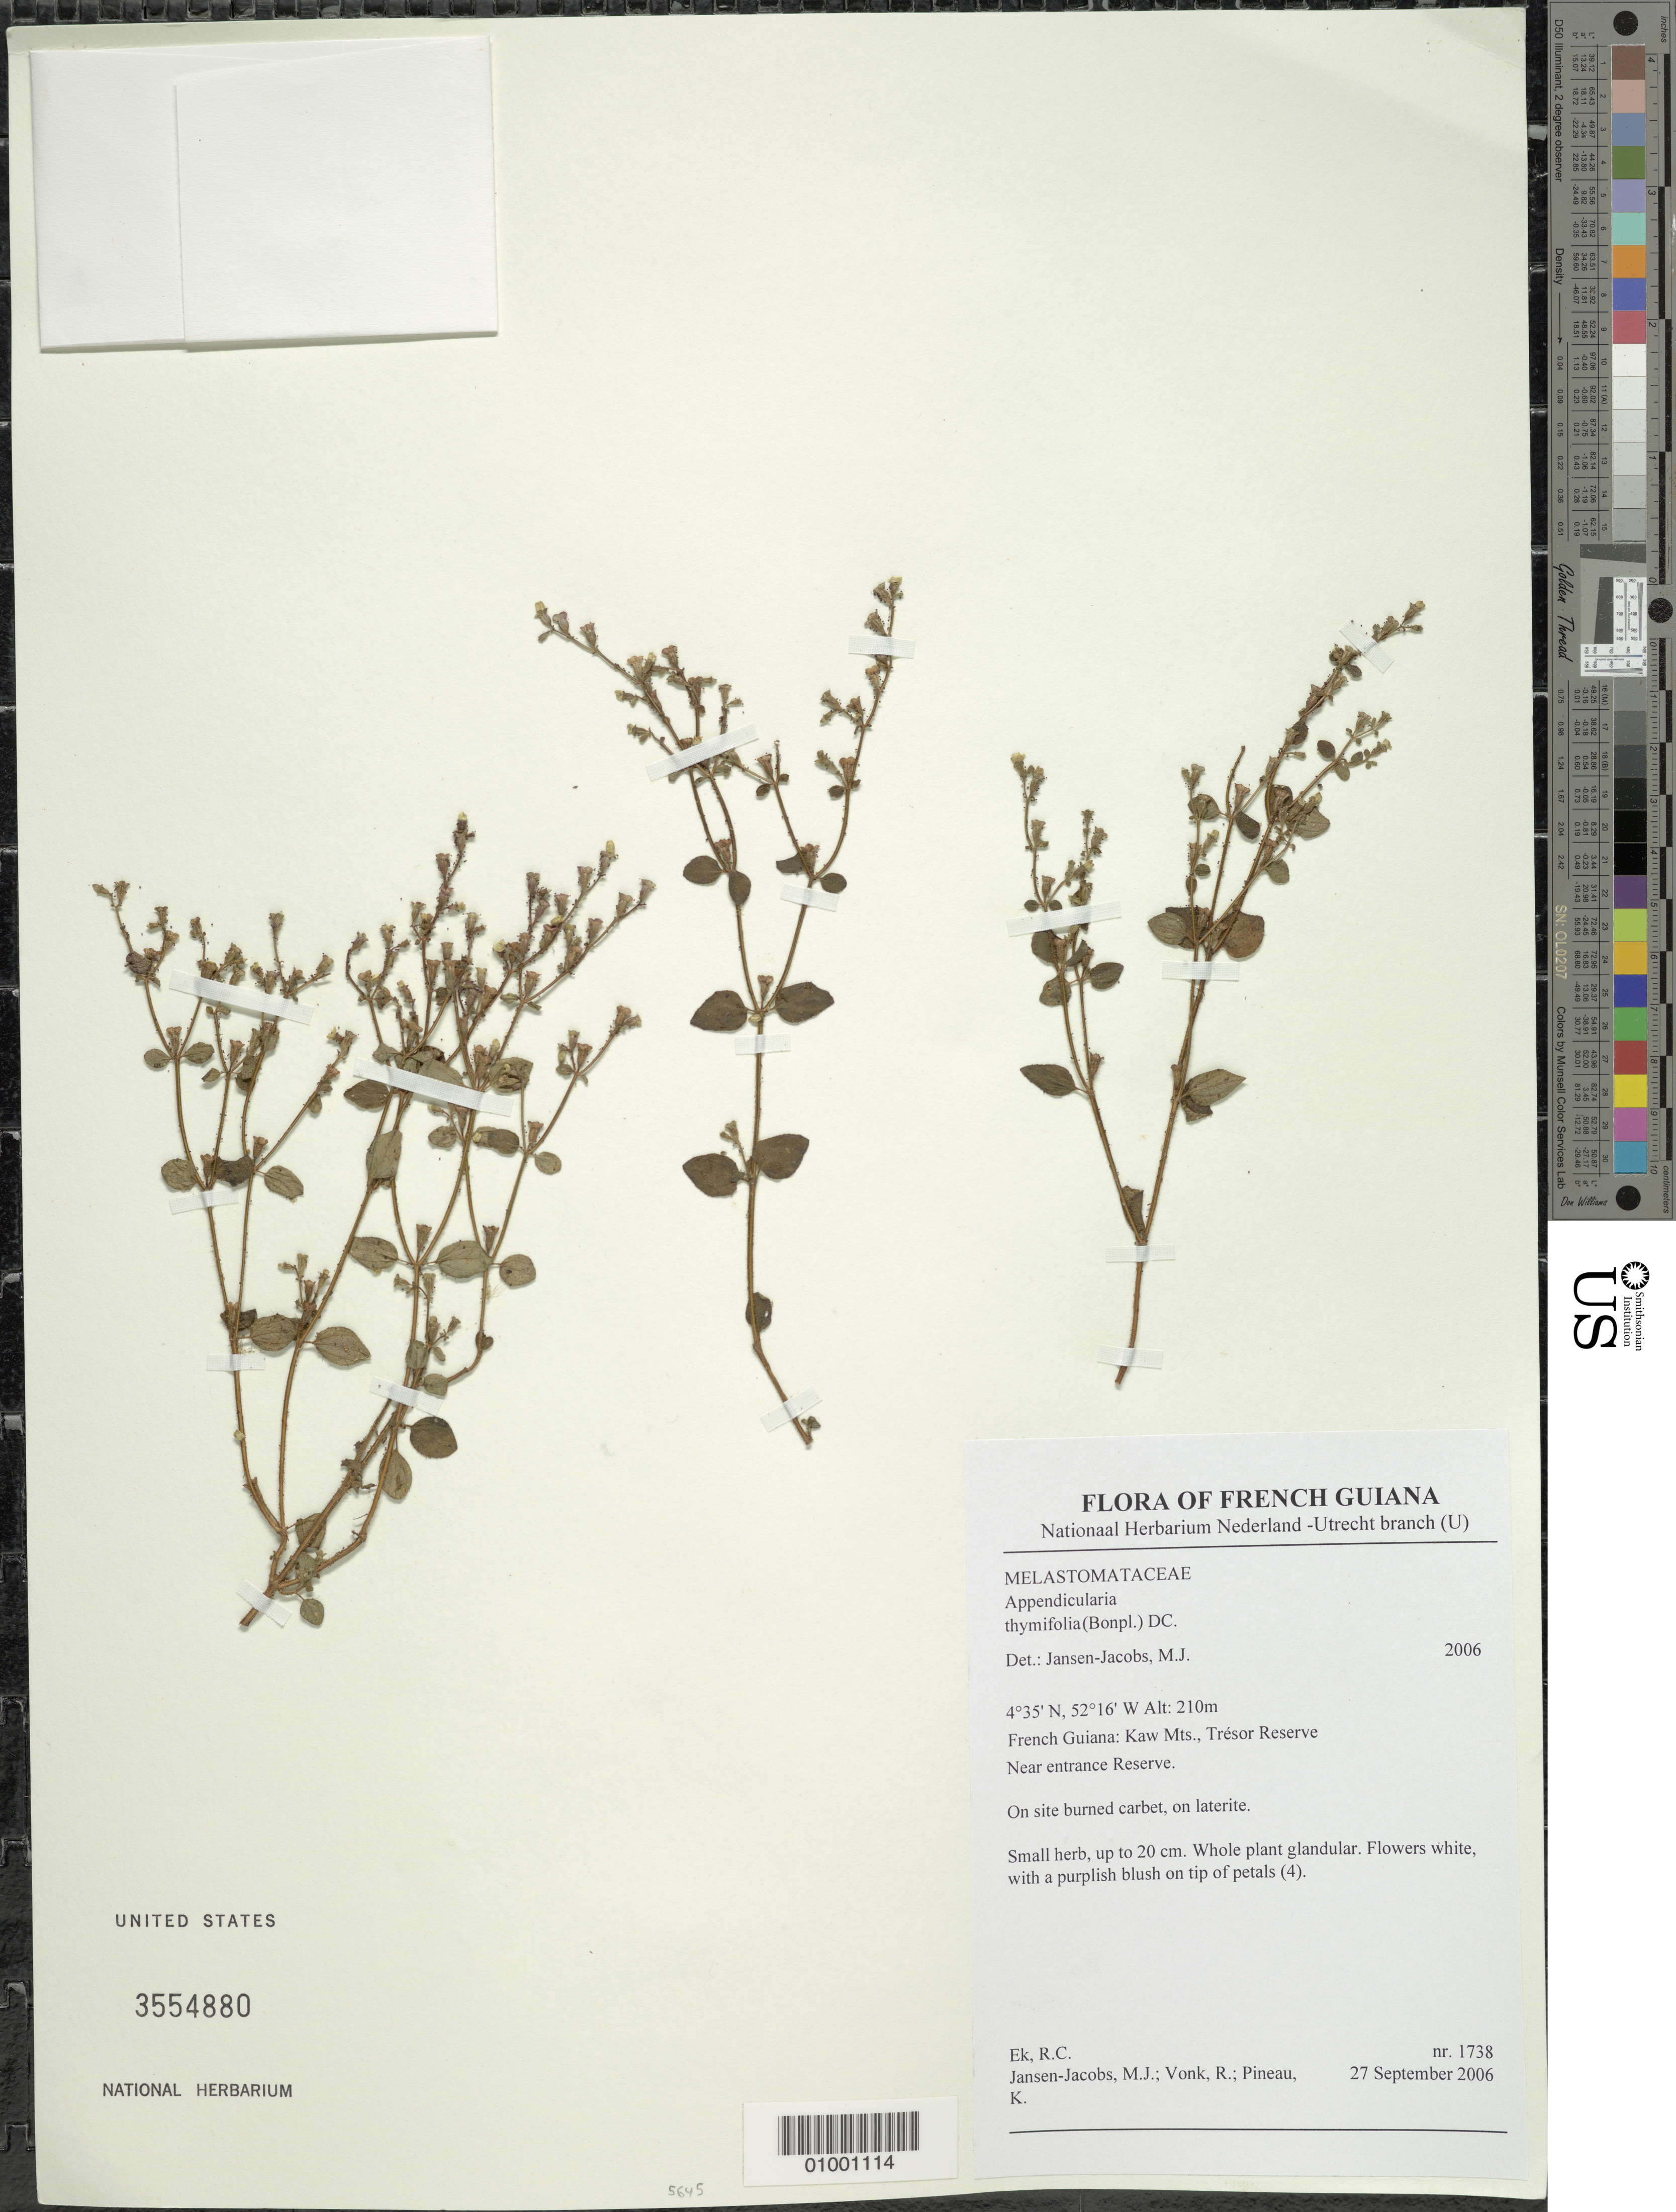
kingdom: Plantae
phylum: Tracheophyta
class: Magnoliopsida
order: Myrtales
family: Melastomataceae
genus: Appendicularia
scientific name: Appendicularia thymifolia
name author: (Bonpl.) DC.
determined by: Jansen-Jacobs, M. J., (U), Nationaal Herbarium Nederland, Utrecht University branch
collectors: R. C. Ek, M. J. Jansen-Jacobs, R. Vonk & K. Pineau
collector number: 1738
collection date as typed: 27-Sep-06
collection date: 2006-09-27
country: French Guiana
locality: Kaw Mts., Trésor Reserve, near entrance of Reserve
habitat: On site burned carbet, on laterite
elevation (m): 210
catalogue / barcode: US 3554880